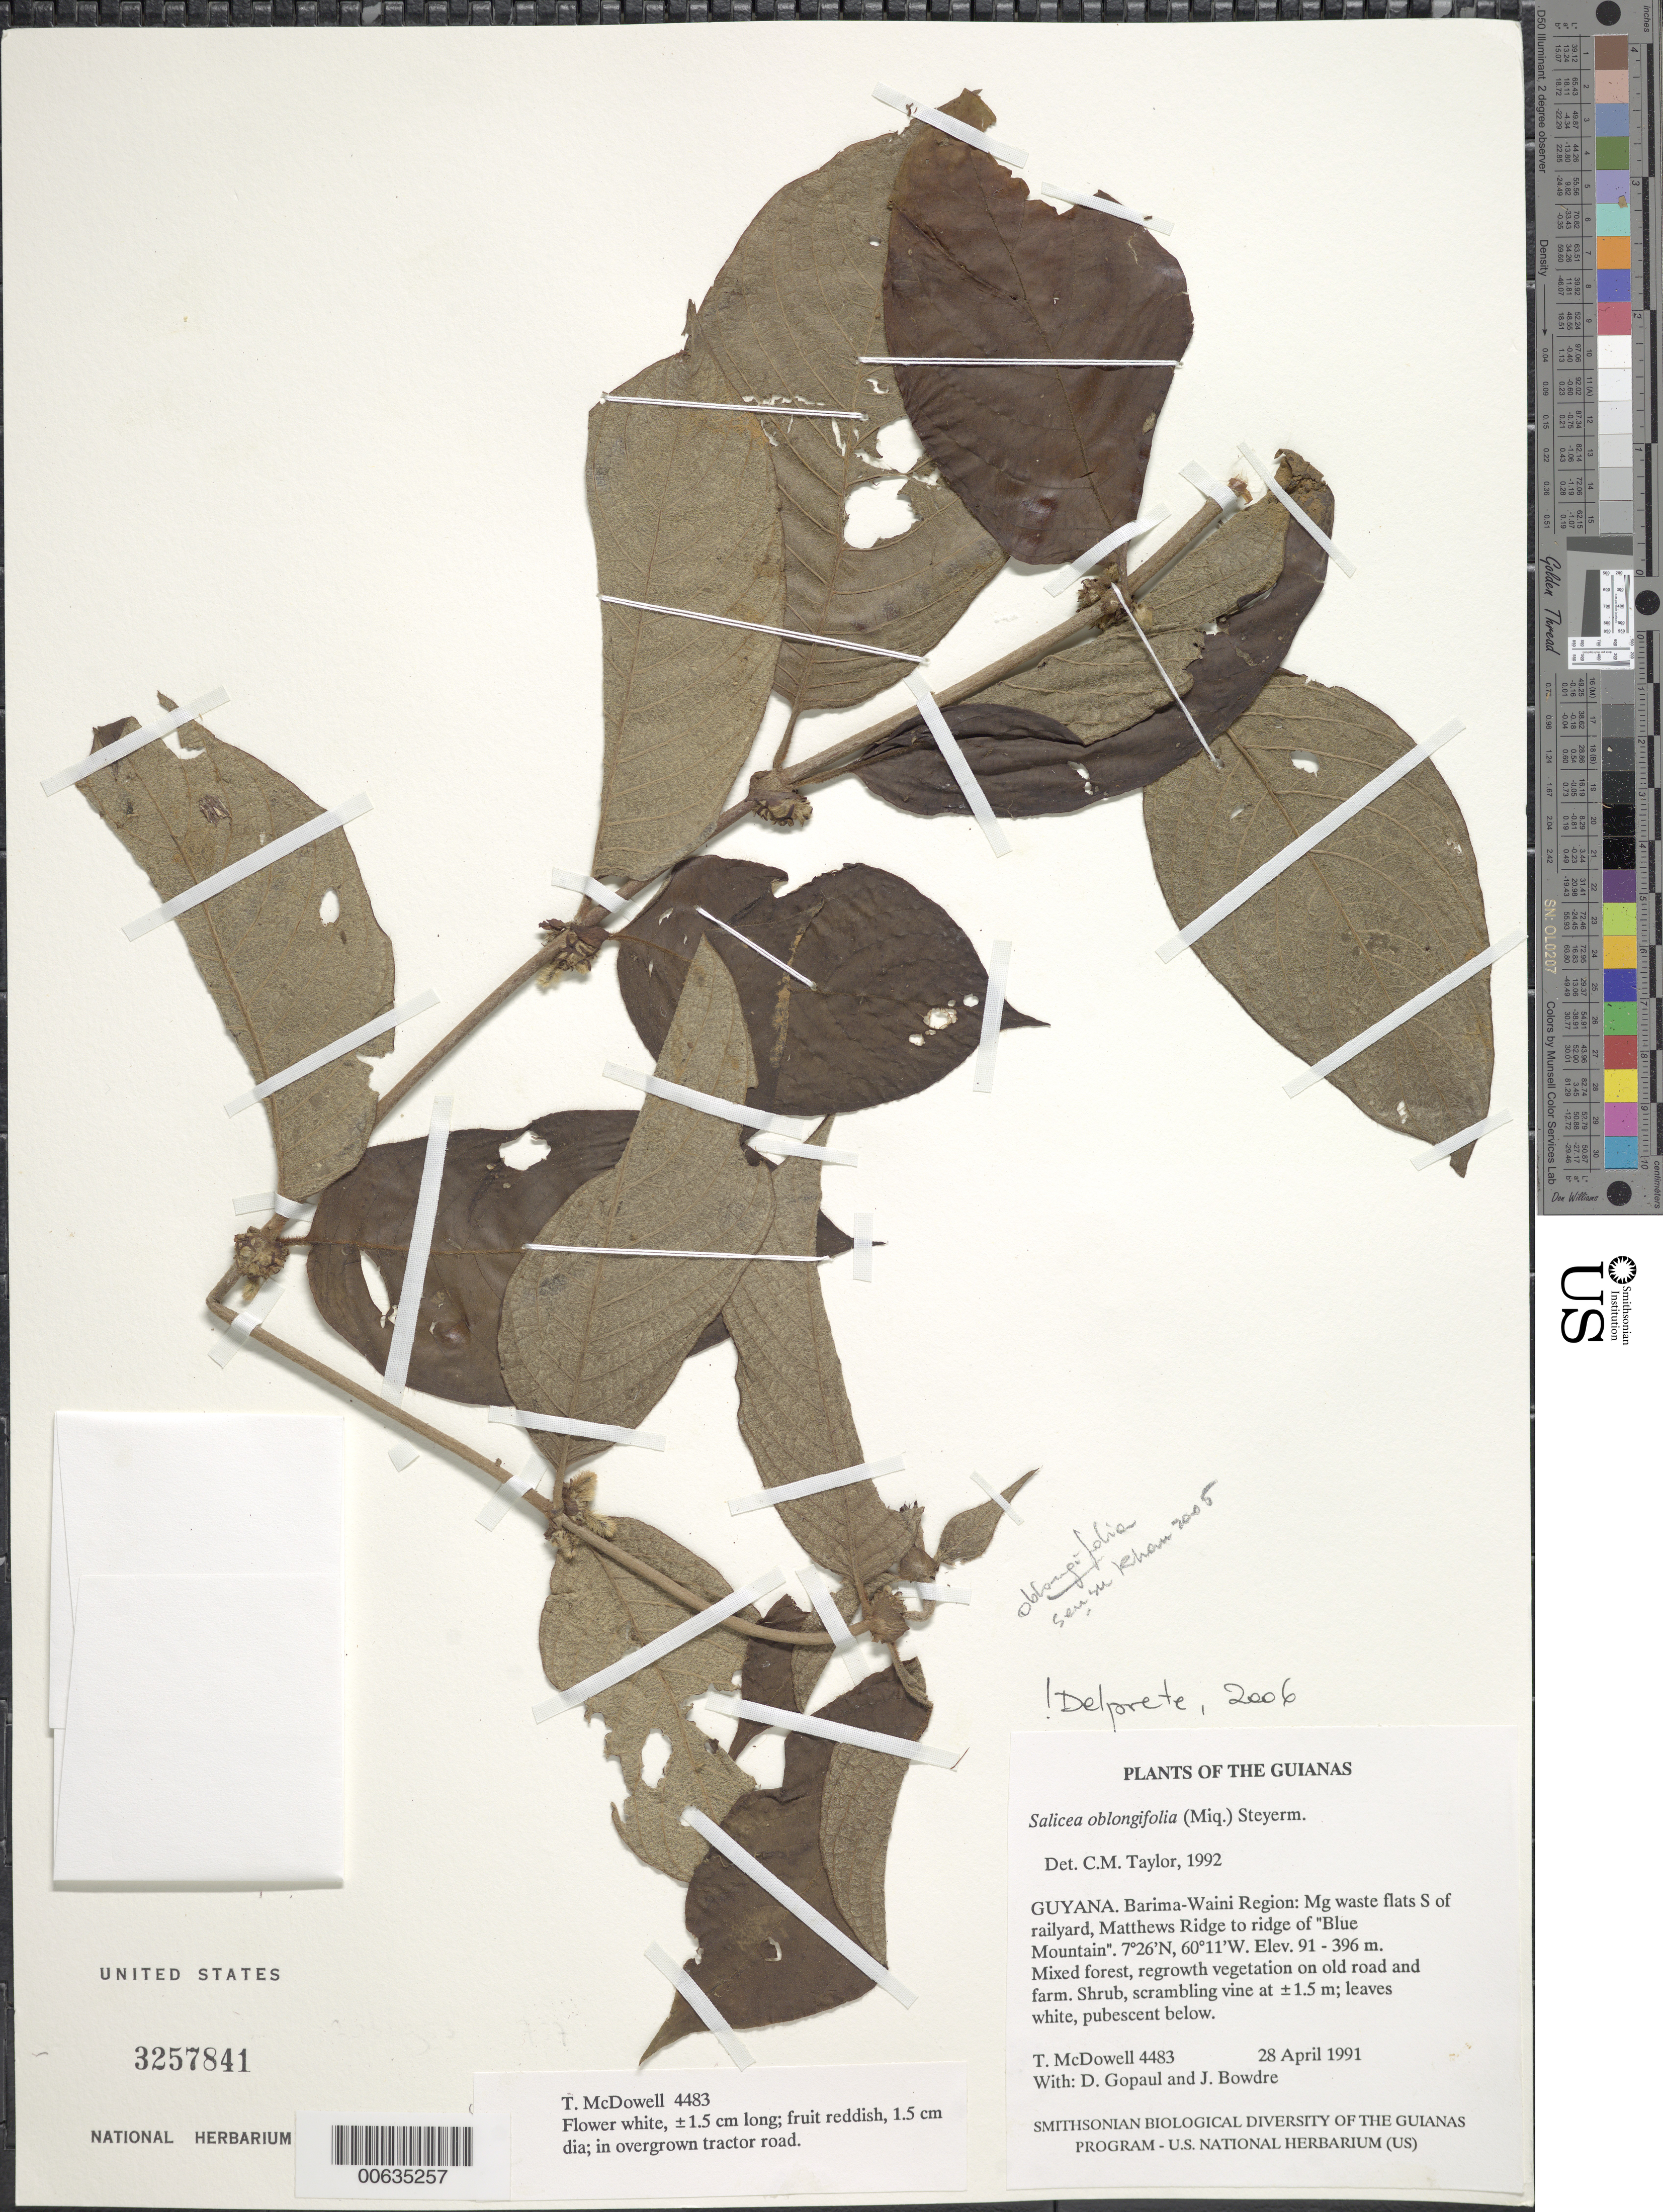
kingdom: Plantae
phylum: Tracheophyta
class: Magnoliopsida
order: Gentianales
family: Rubiaceae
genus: Sabicea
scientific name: Sabicea oblongifolia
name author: (Miq.) Steyerm.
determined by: Delprete, P. G., Herb. de Guyane Cay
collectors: T. McDowell, D. Gopaul & J. Bowdre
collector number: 4483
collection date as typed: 28 April 1991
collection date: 1991-04-28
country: Guyana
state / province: Barima-Waini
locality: Mg waste flats S of railyard, Matthews Ridge to ridge of "Blue Mountain"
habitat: Mixed forest, regrowth vegetation on old road and farm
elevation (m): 91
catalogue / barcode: US 3257841